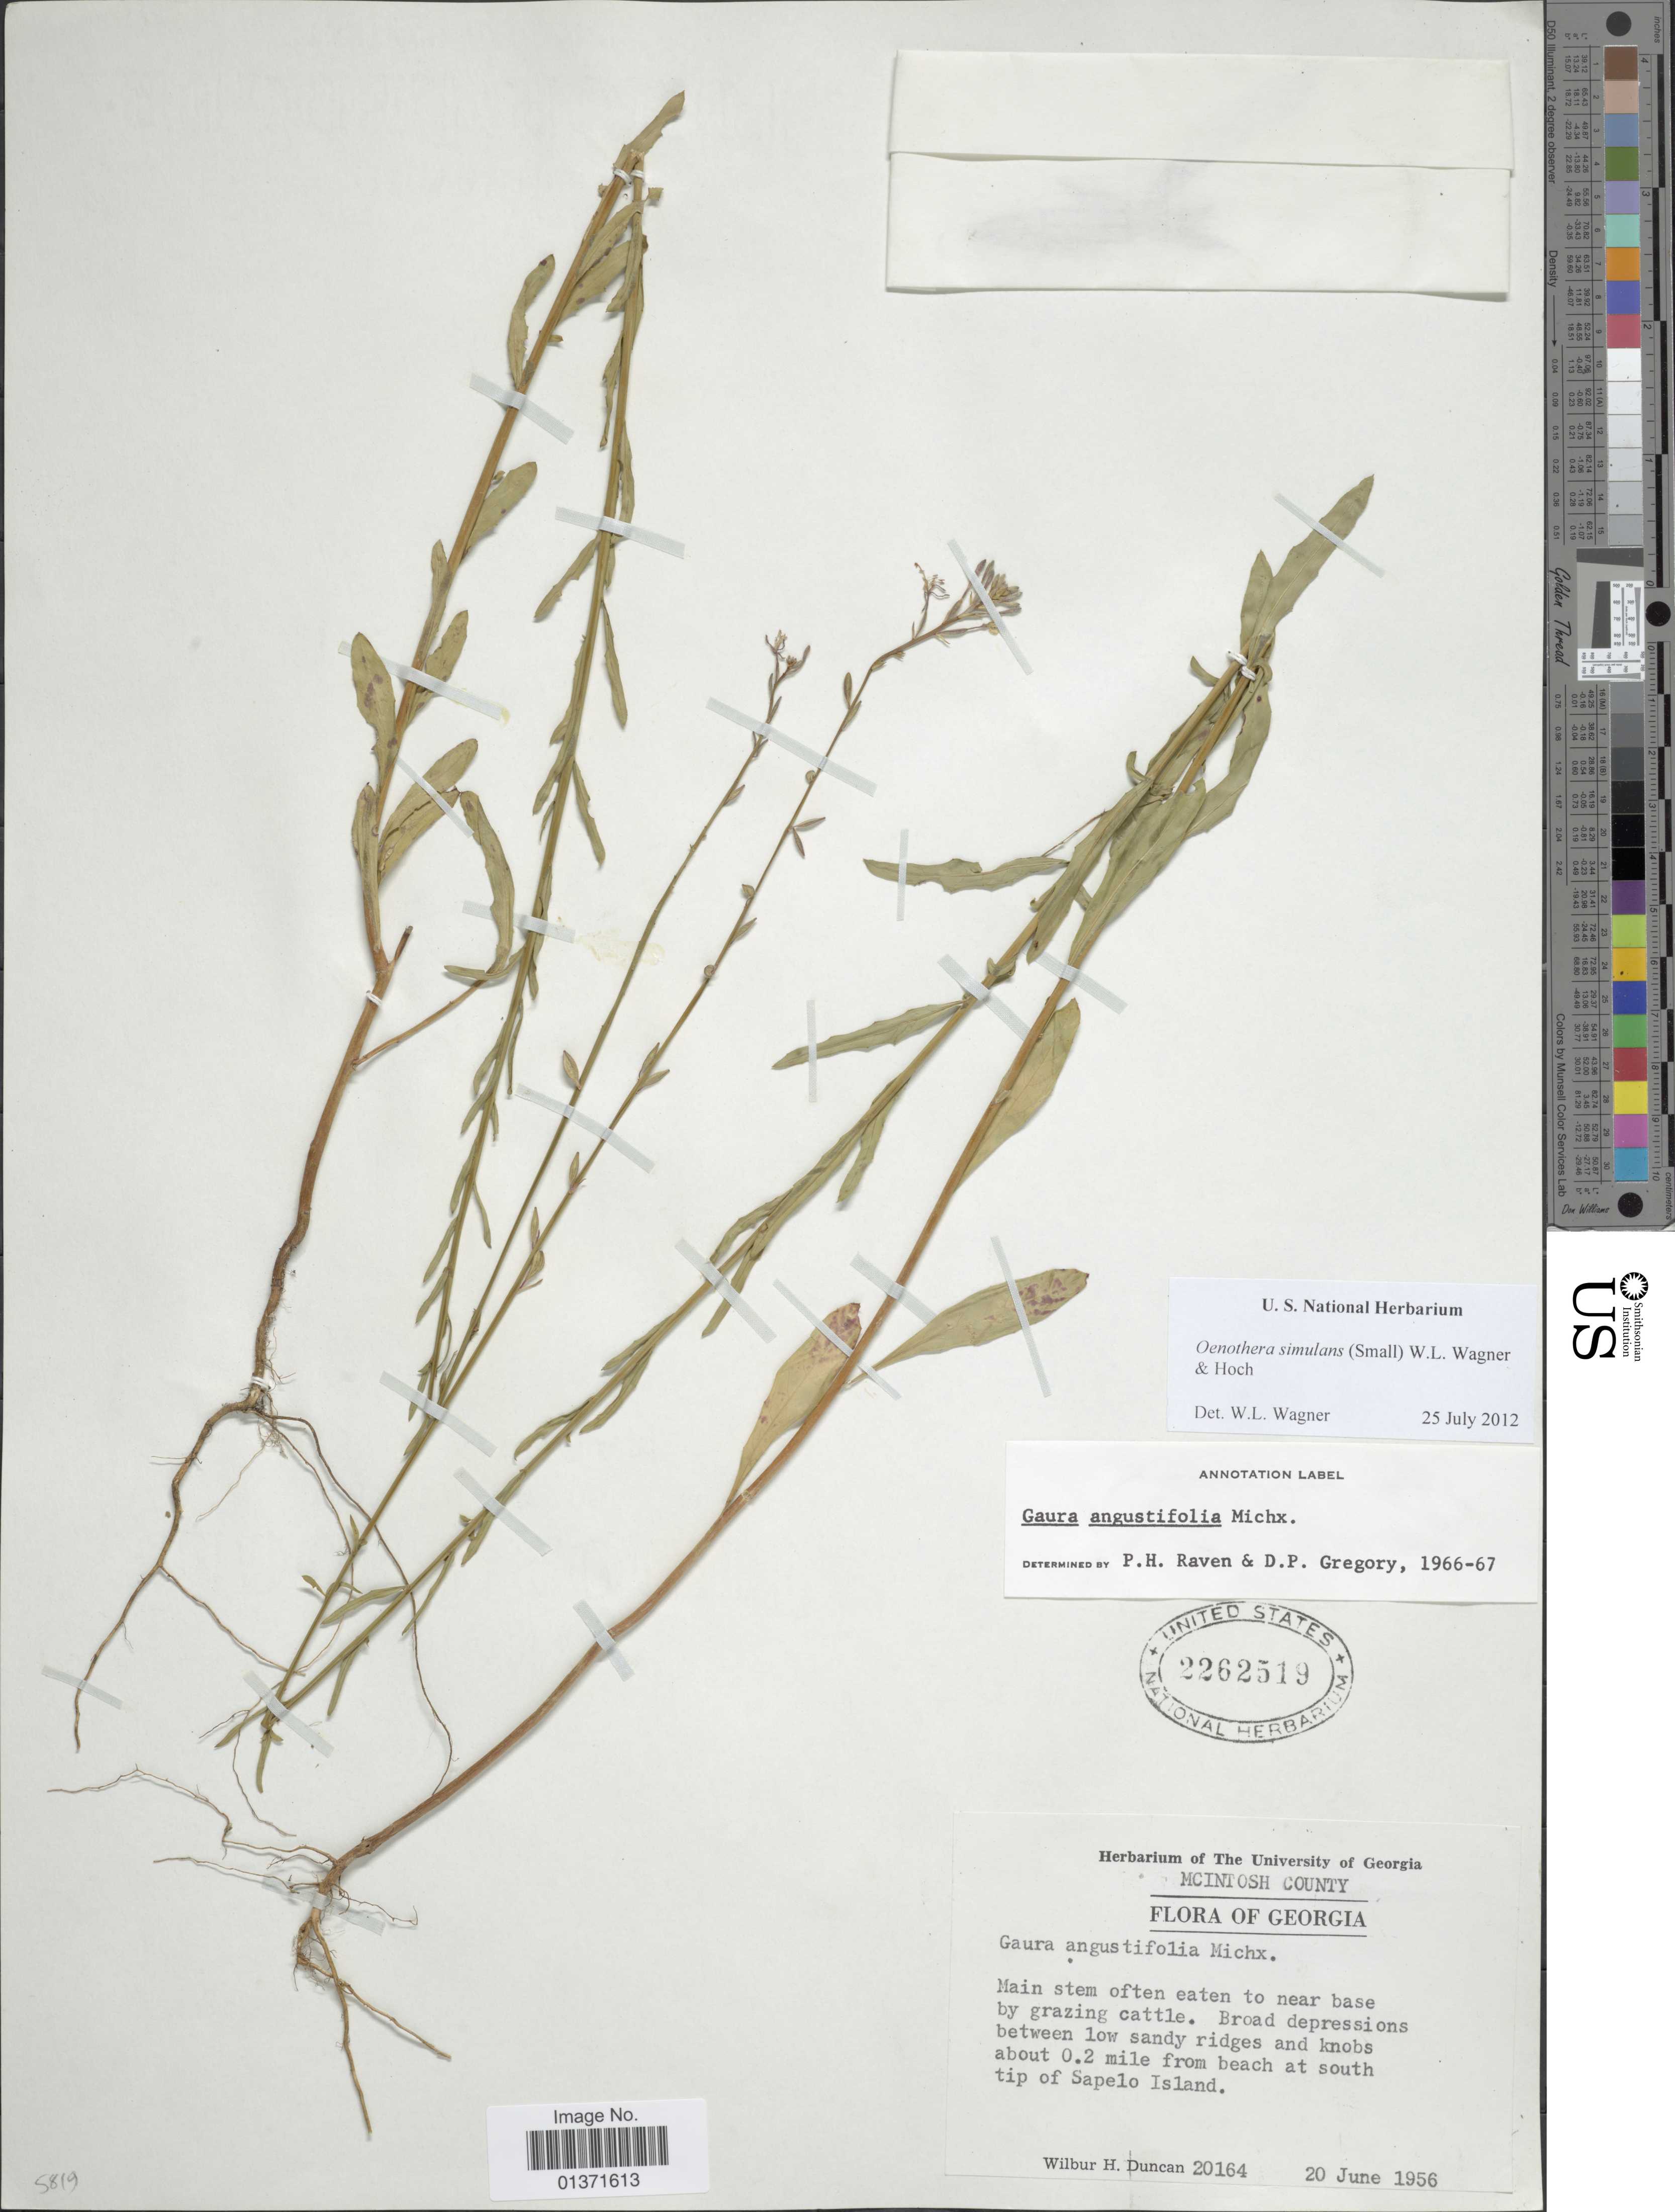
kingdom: Plantae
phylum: Tracheophyta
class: Magnoliopsida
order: Myrtales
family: Onagraceae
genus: Oenothera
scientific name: Oenothera simulans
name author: Michx.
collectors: W. H. Duncan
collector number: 20164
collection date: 1956-06-20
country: United States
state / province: Georgia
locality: Mcintosh County, about 0.2 mile from beach at south tip of Sapelo Island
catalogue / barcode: US 2262519